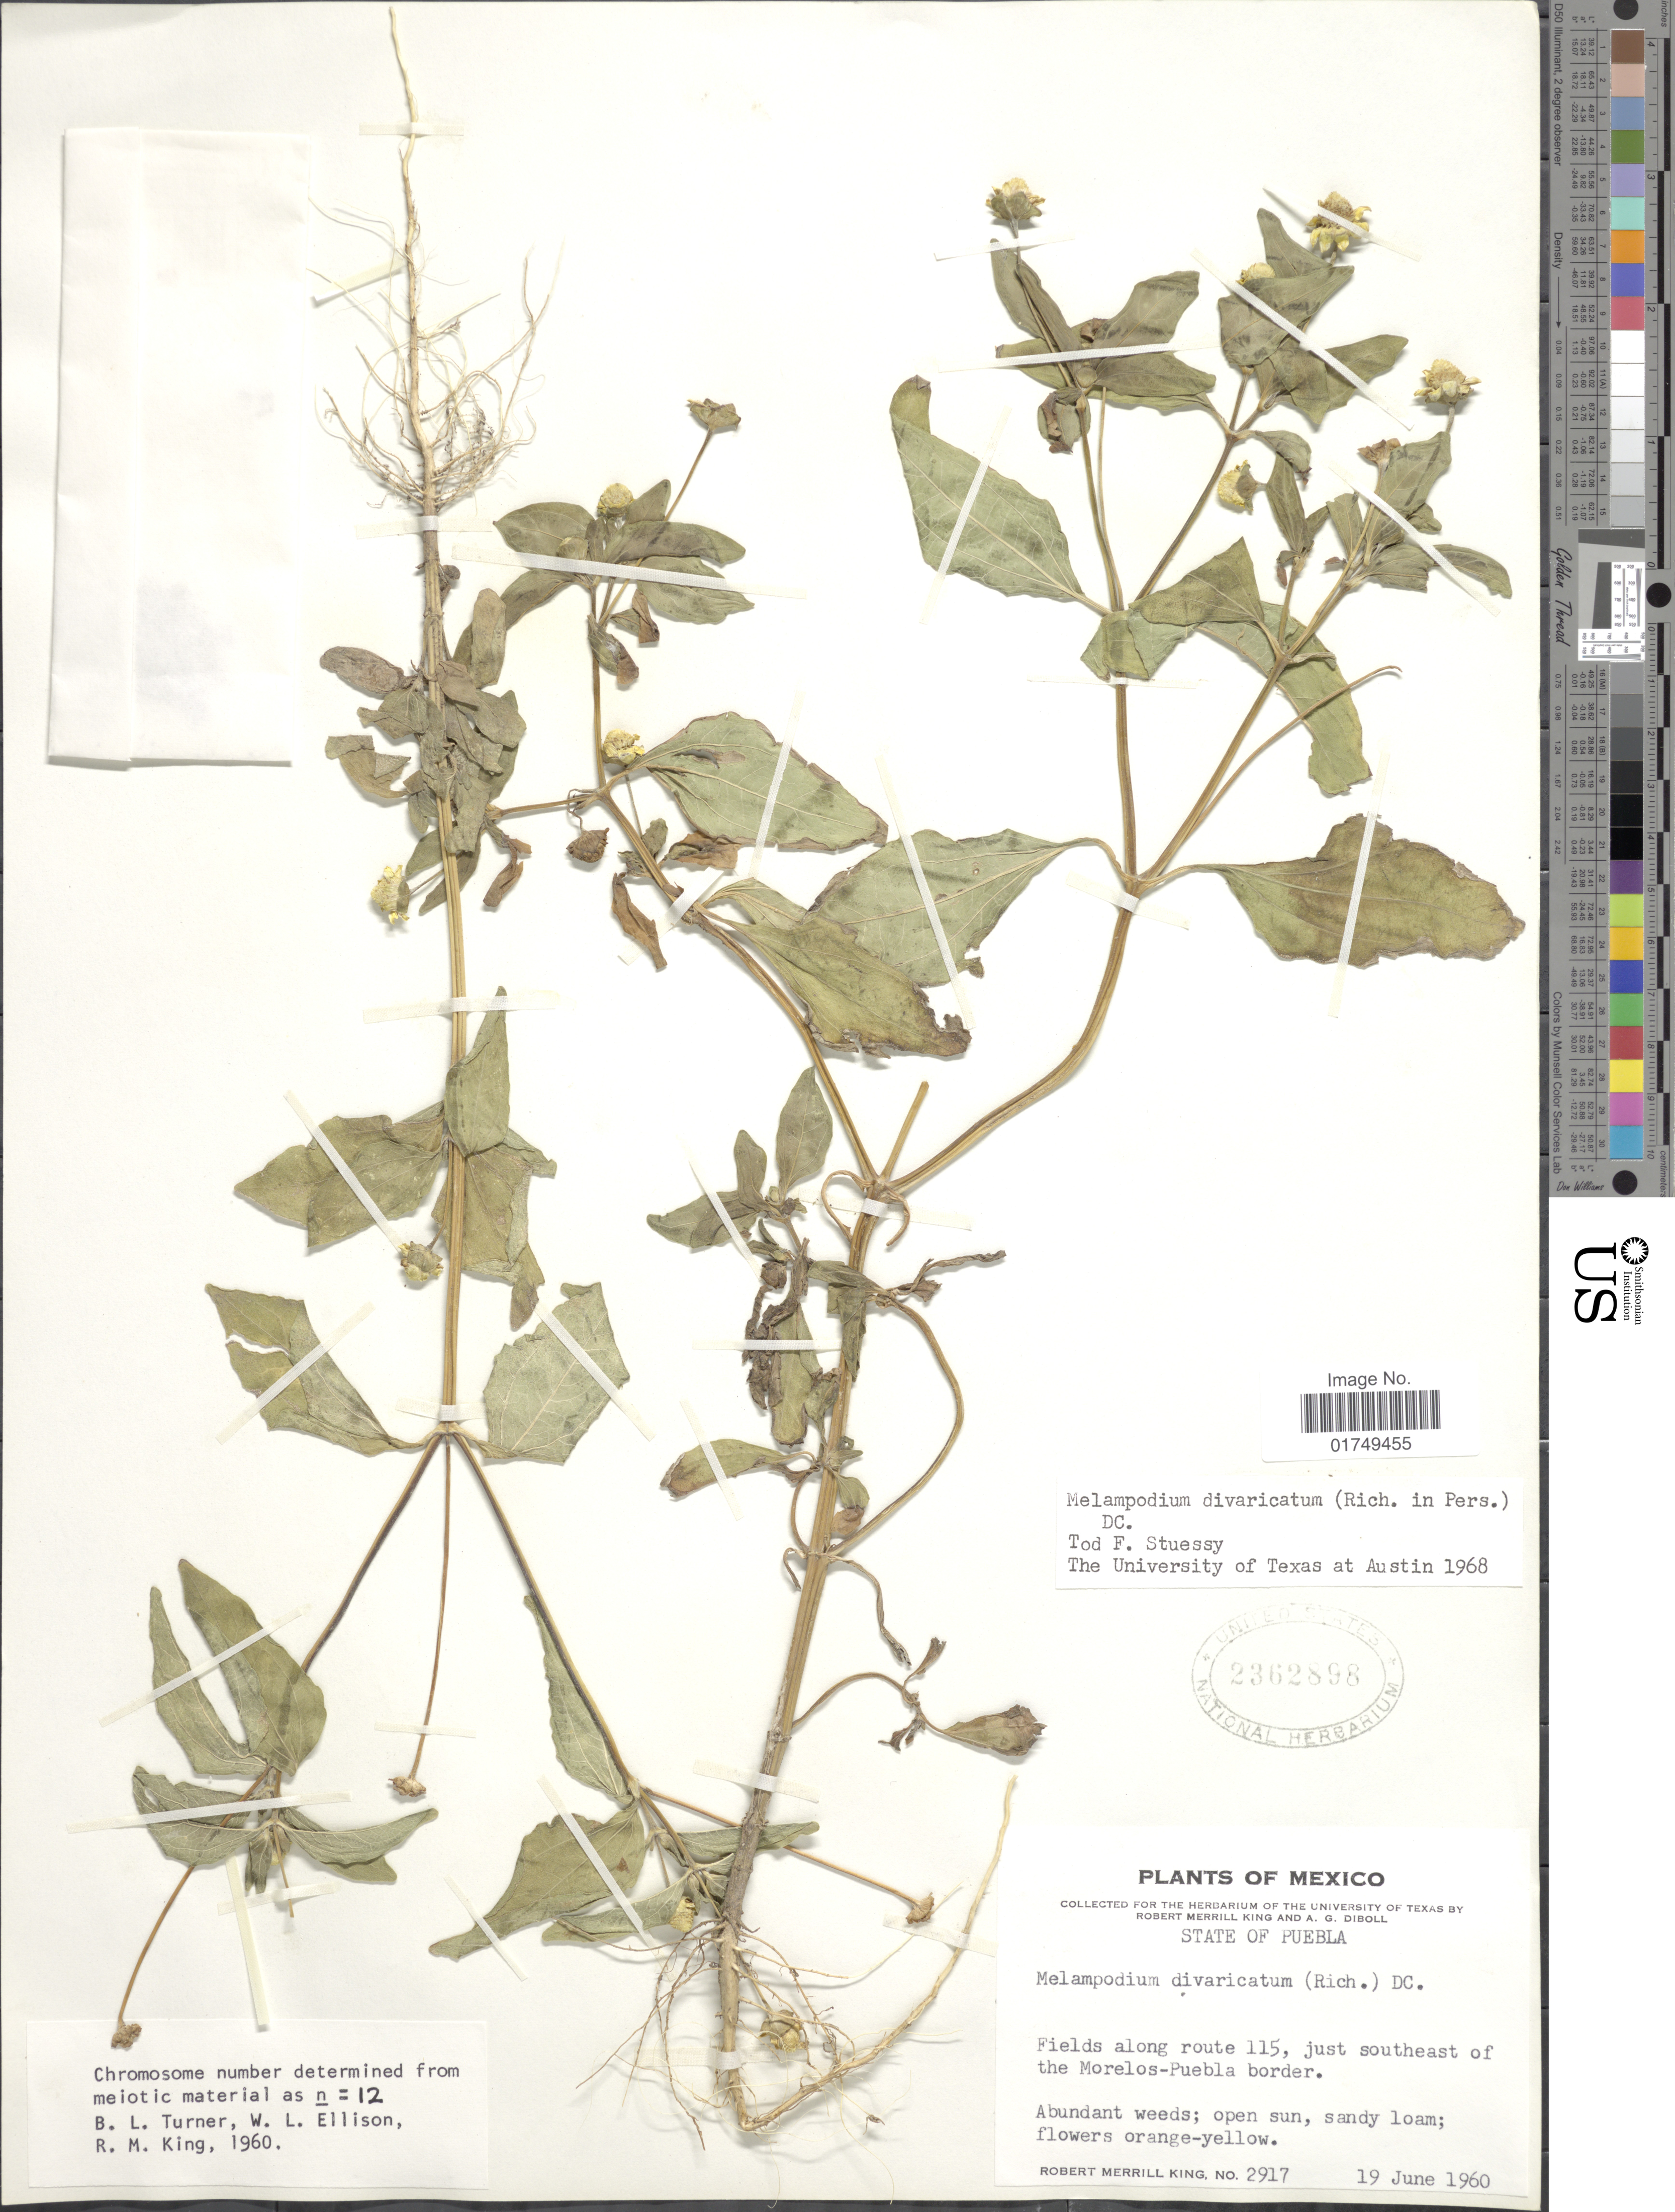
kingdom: Plantae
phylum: Tracheophyta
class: Magnoliopsida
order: Asterales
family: Asteraceae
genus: Melampodium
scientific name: Melampodium divaricatum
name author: (Rich.) DC.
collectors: R. M. King & A. Diboll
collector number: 2917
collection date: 1960-06-19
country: Mexico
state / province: Puebla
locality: Fields along route 115, just southeast of the Morelos-Puebla border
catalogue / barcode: US 2362898